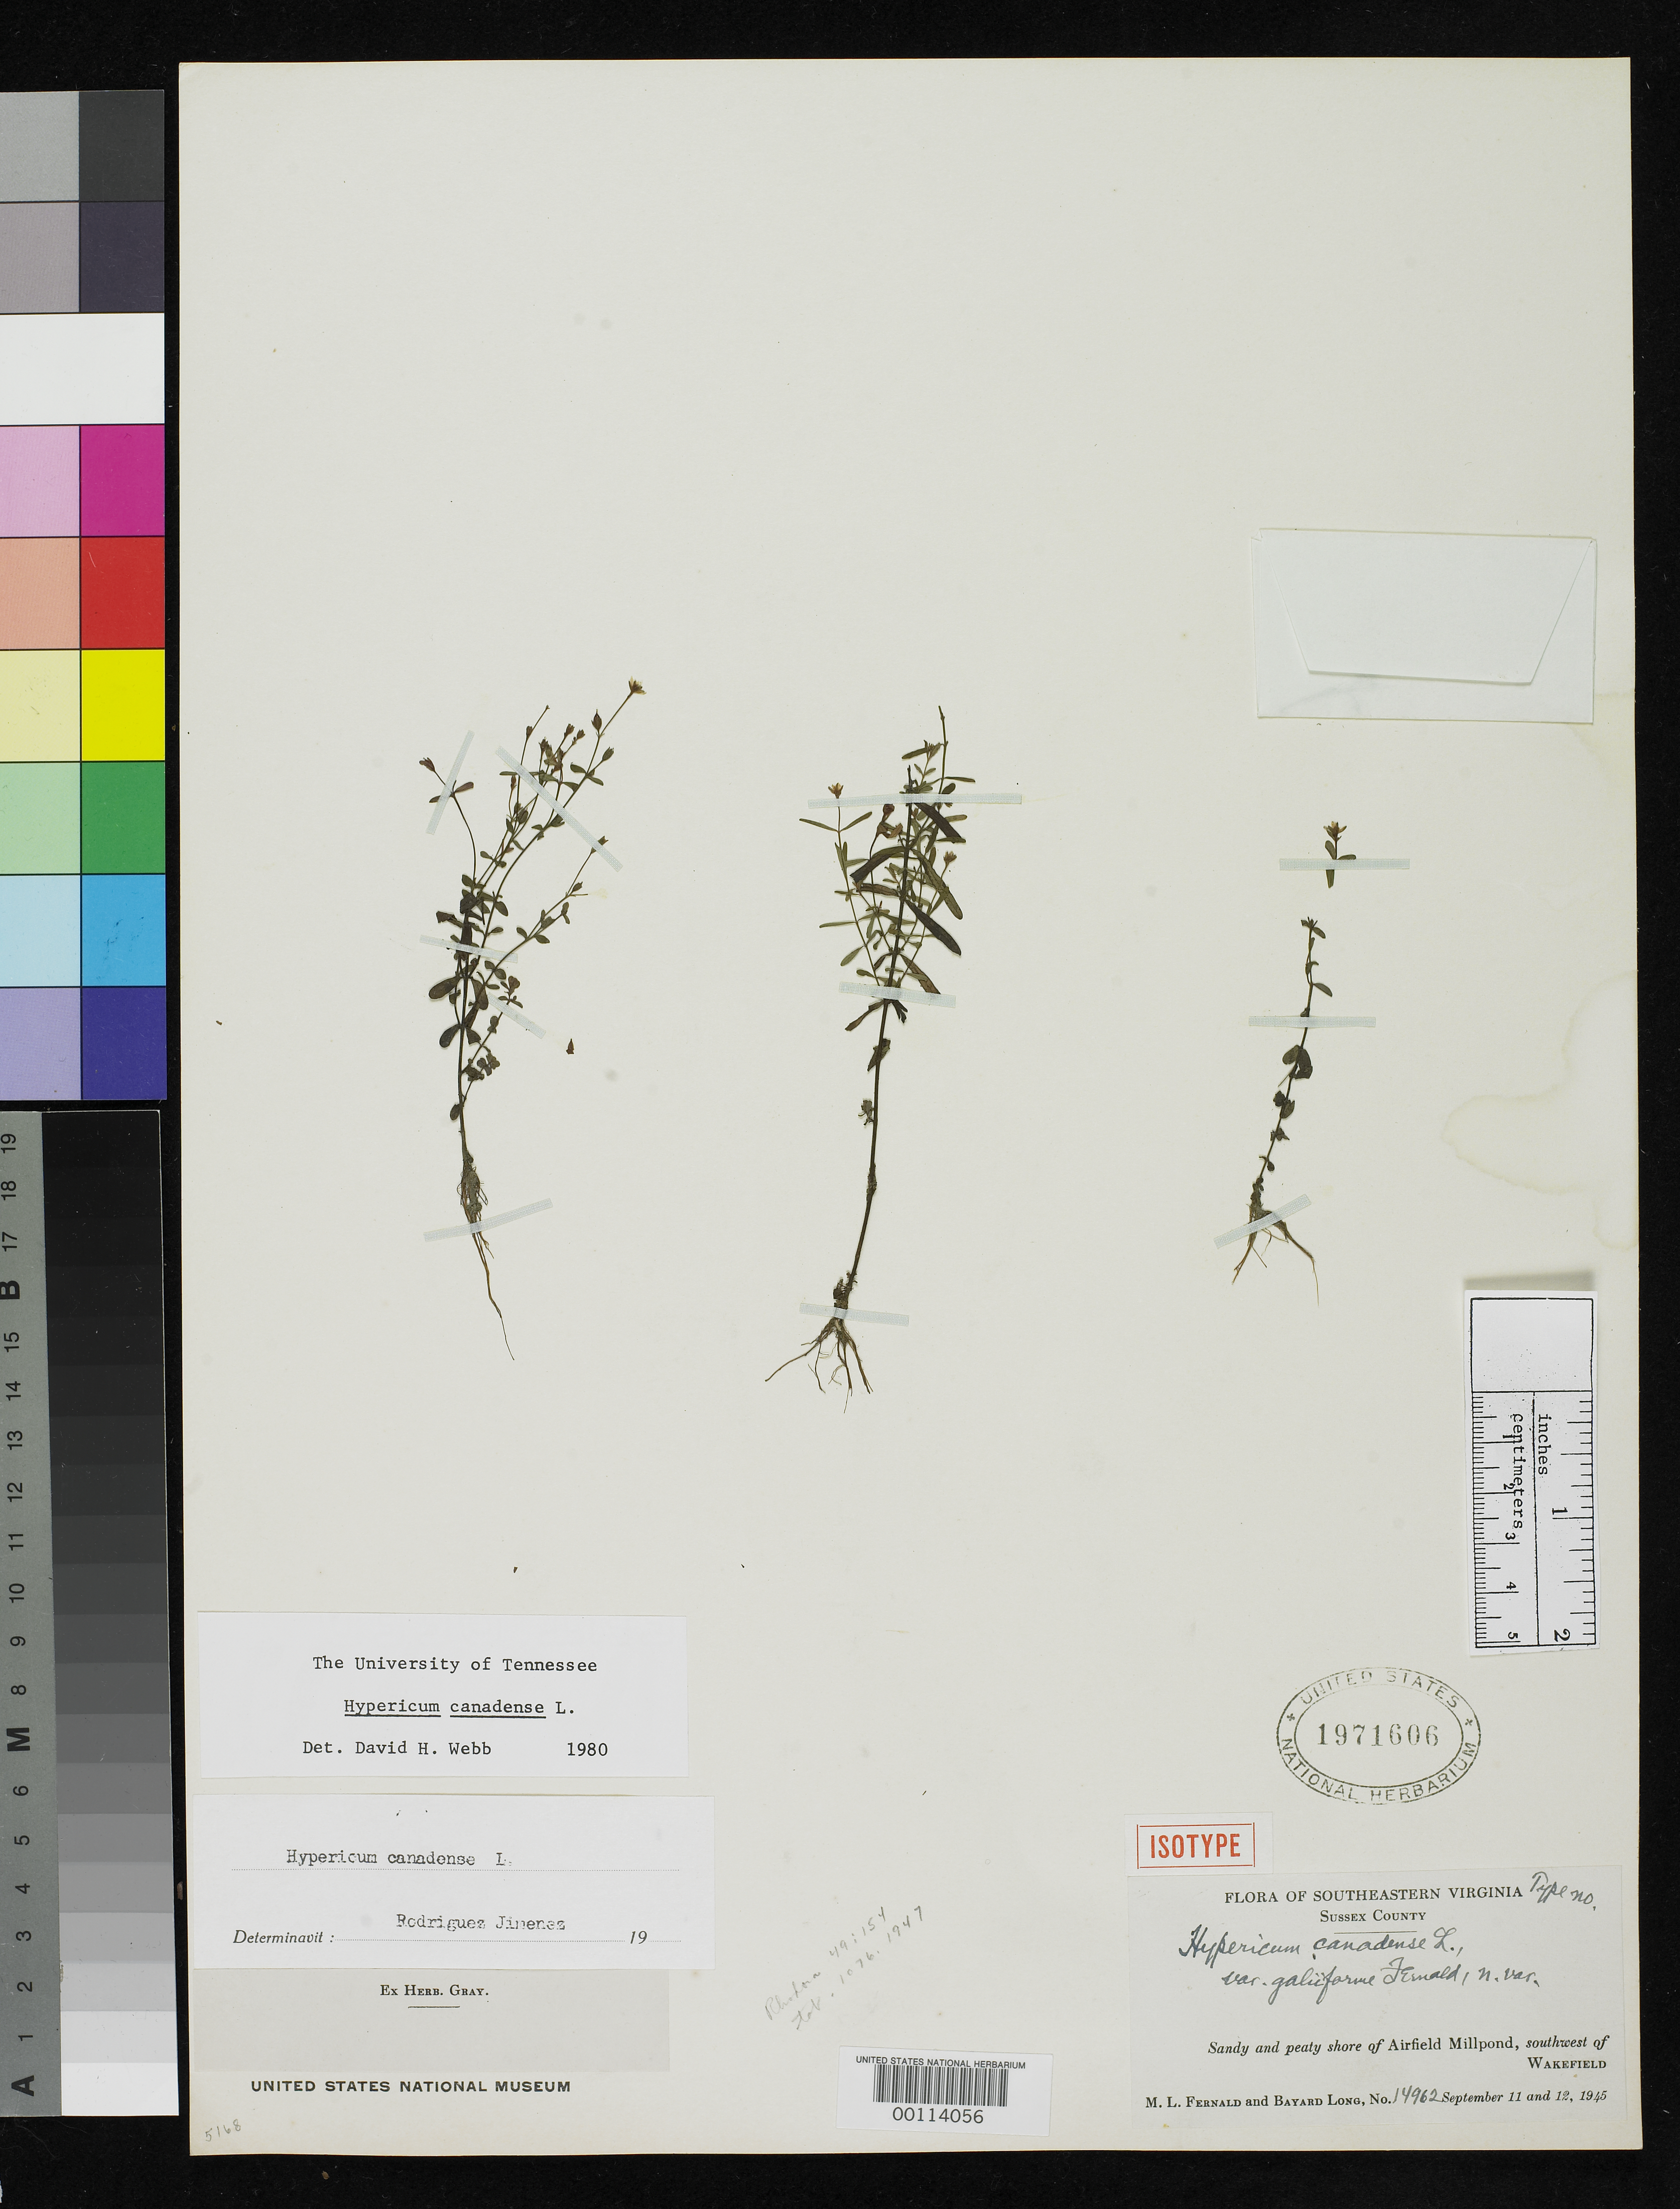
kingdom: Plantae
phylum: Tracheophyta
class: Magnoliopsida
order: Malpighiales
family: Hypericaceae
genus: Hypericum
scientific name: Hypericum canadense var. galiiforme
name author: Fernald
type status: Isotype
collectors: M. L. Fernald & B. H. Long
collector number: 14962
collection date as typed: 11 Sep 1945 and 12 Sep 1945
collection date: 1945-09-11,1945-09-12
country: United States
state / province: Virginia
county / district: Sussex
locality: Shore of airfield Mill Pond, SW of Wakefield.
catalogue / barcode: US 1971606